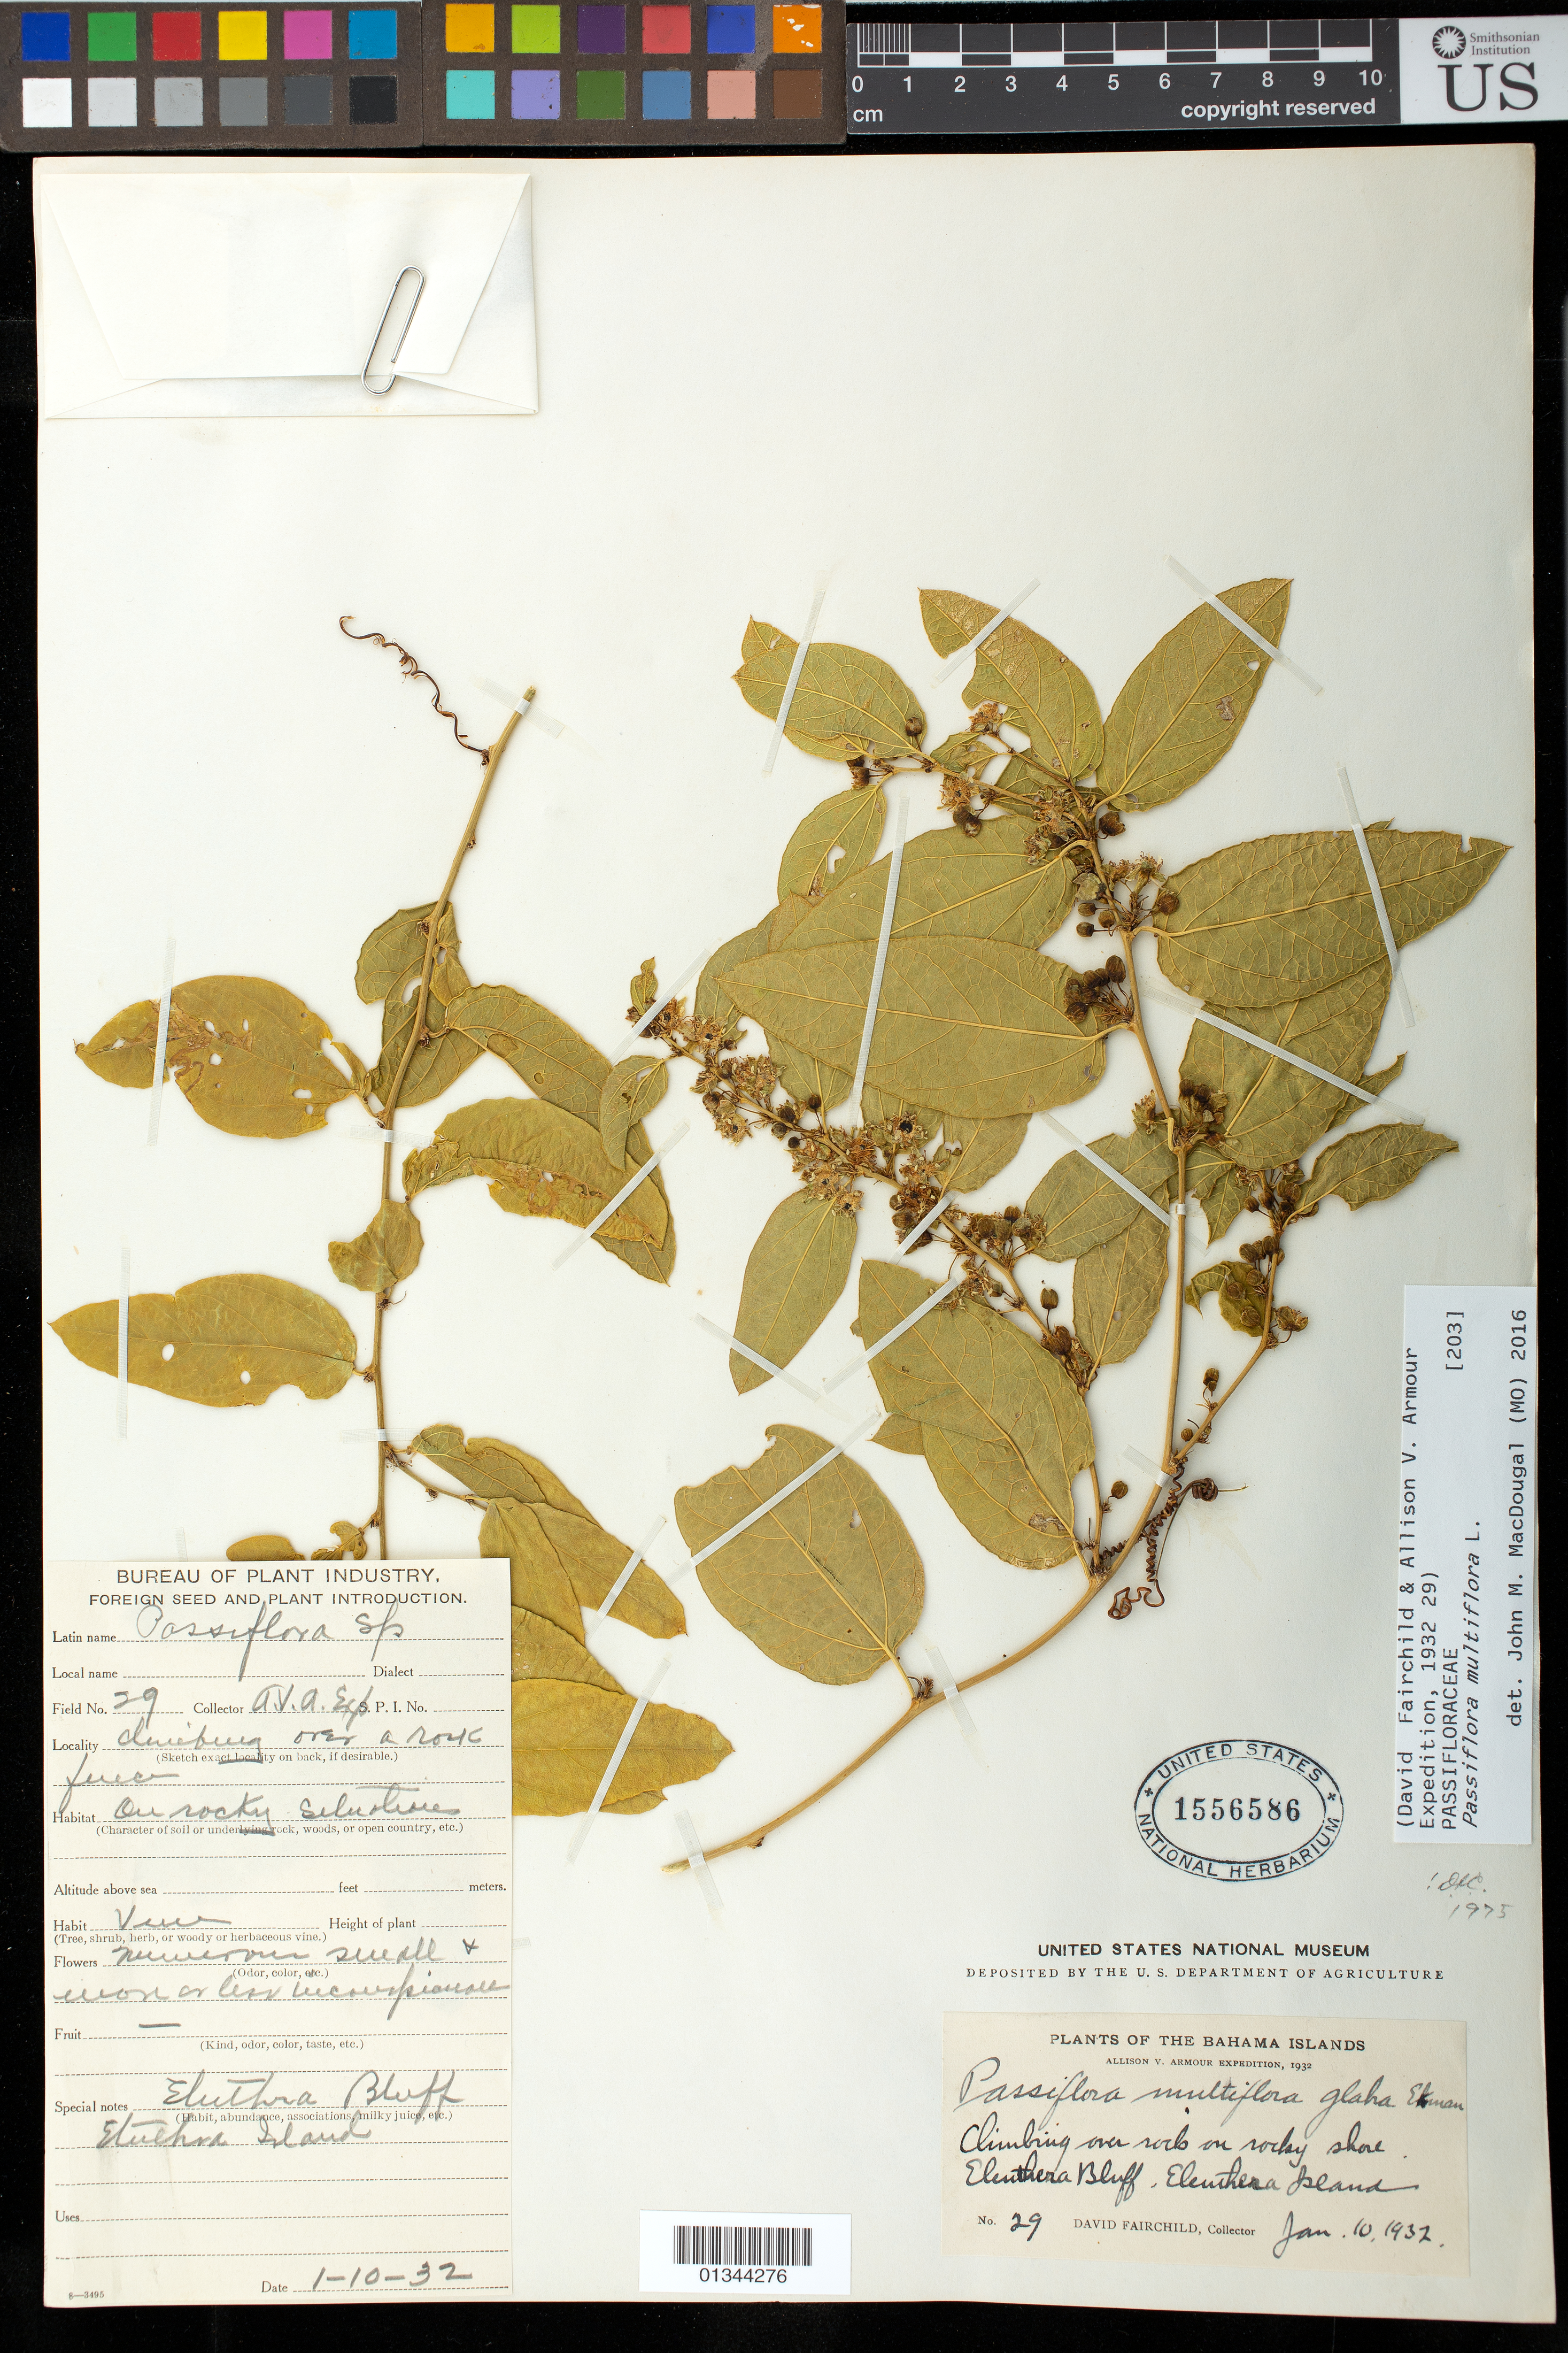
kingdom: Plantae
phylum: Tracheophyta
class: Magnoliopsida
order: Malpighiales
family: Passifloraceae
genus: Passiflora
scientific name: Passiflora multiflora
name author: L.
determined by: MacDougal, John M.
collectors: D. Fairchild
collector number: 29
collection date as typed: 10 Jan 1932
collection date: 1932-01-10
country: Bahamas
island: Eleuthera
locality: Eleuthera Bluff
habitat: Climbing over rocks on rocky shore.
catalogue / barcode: US 1556586